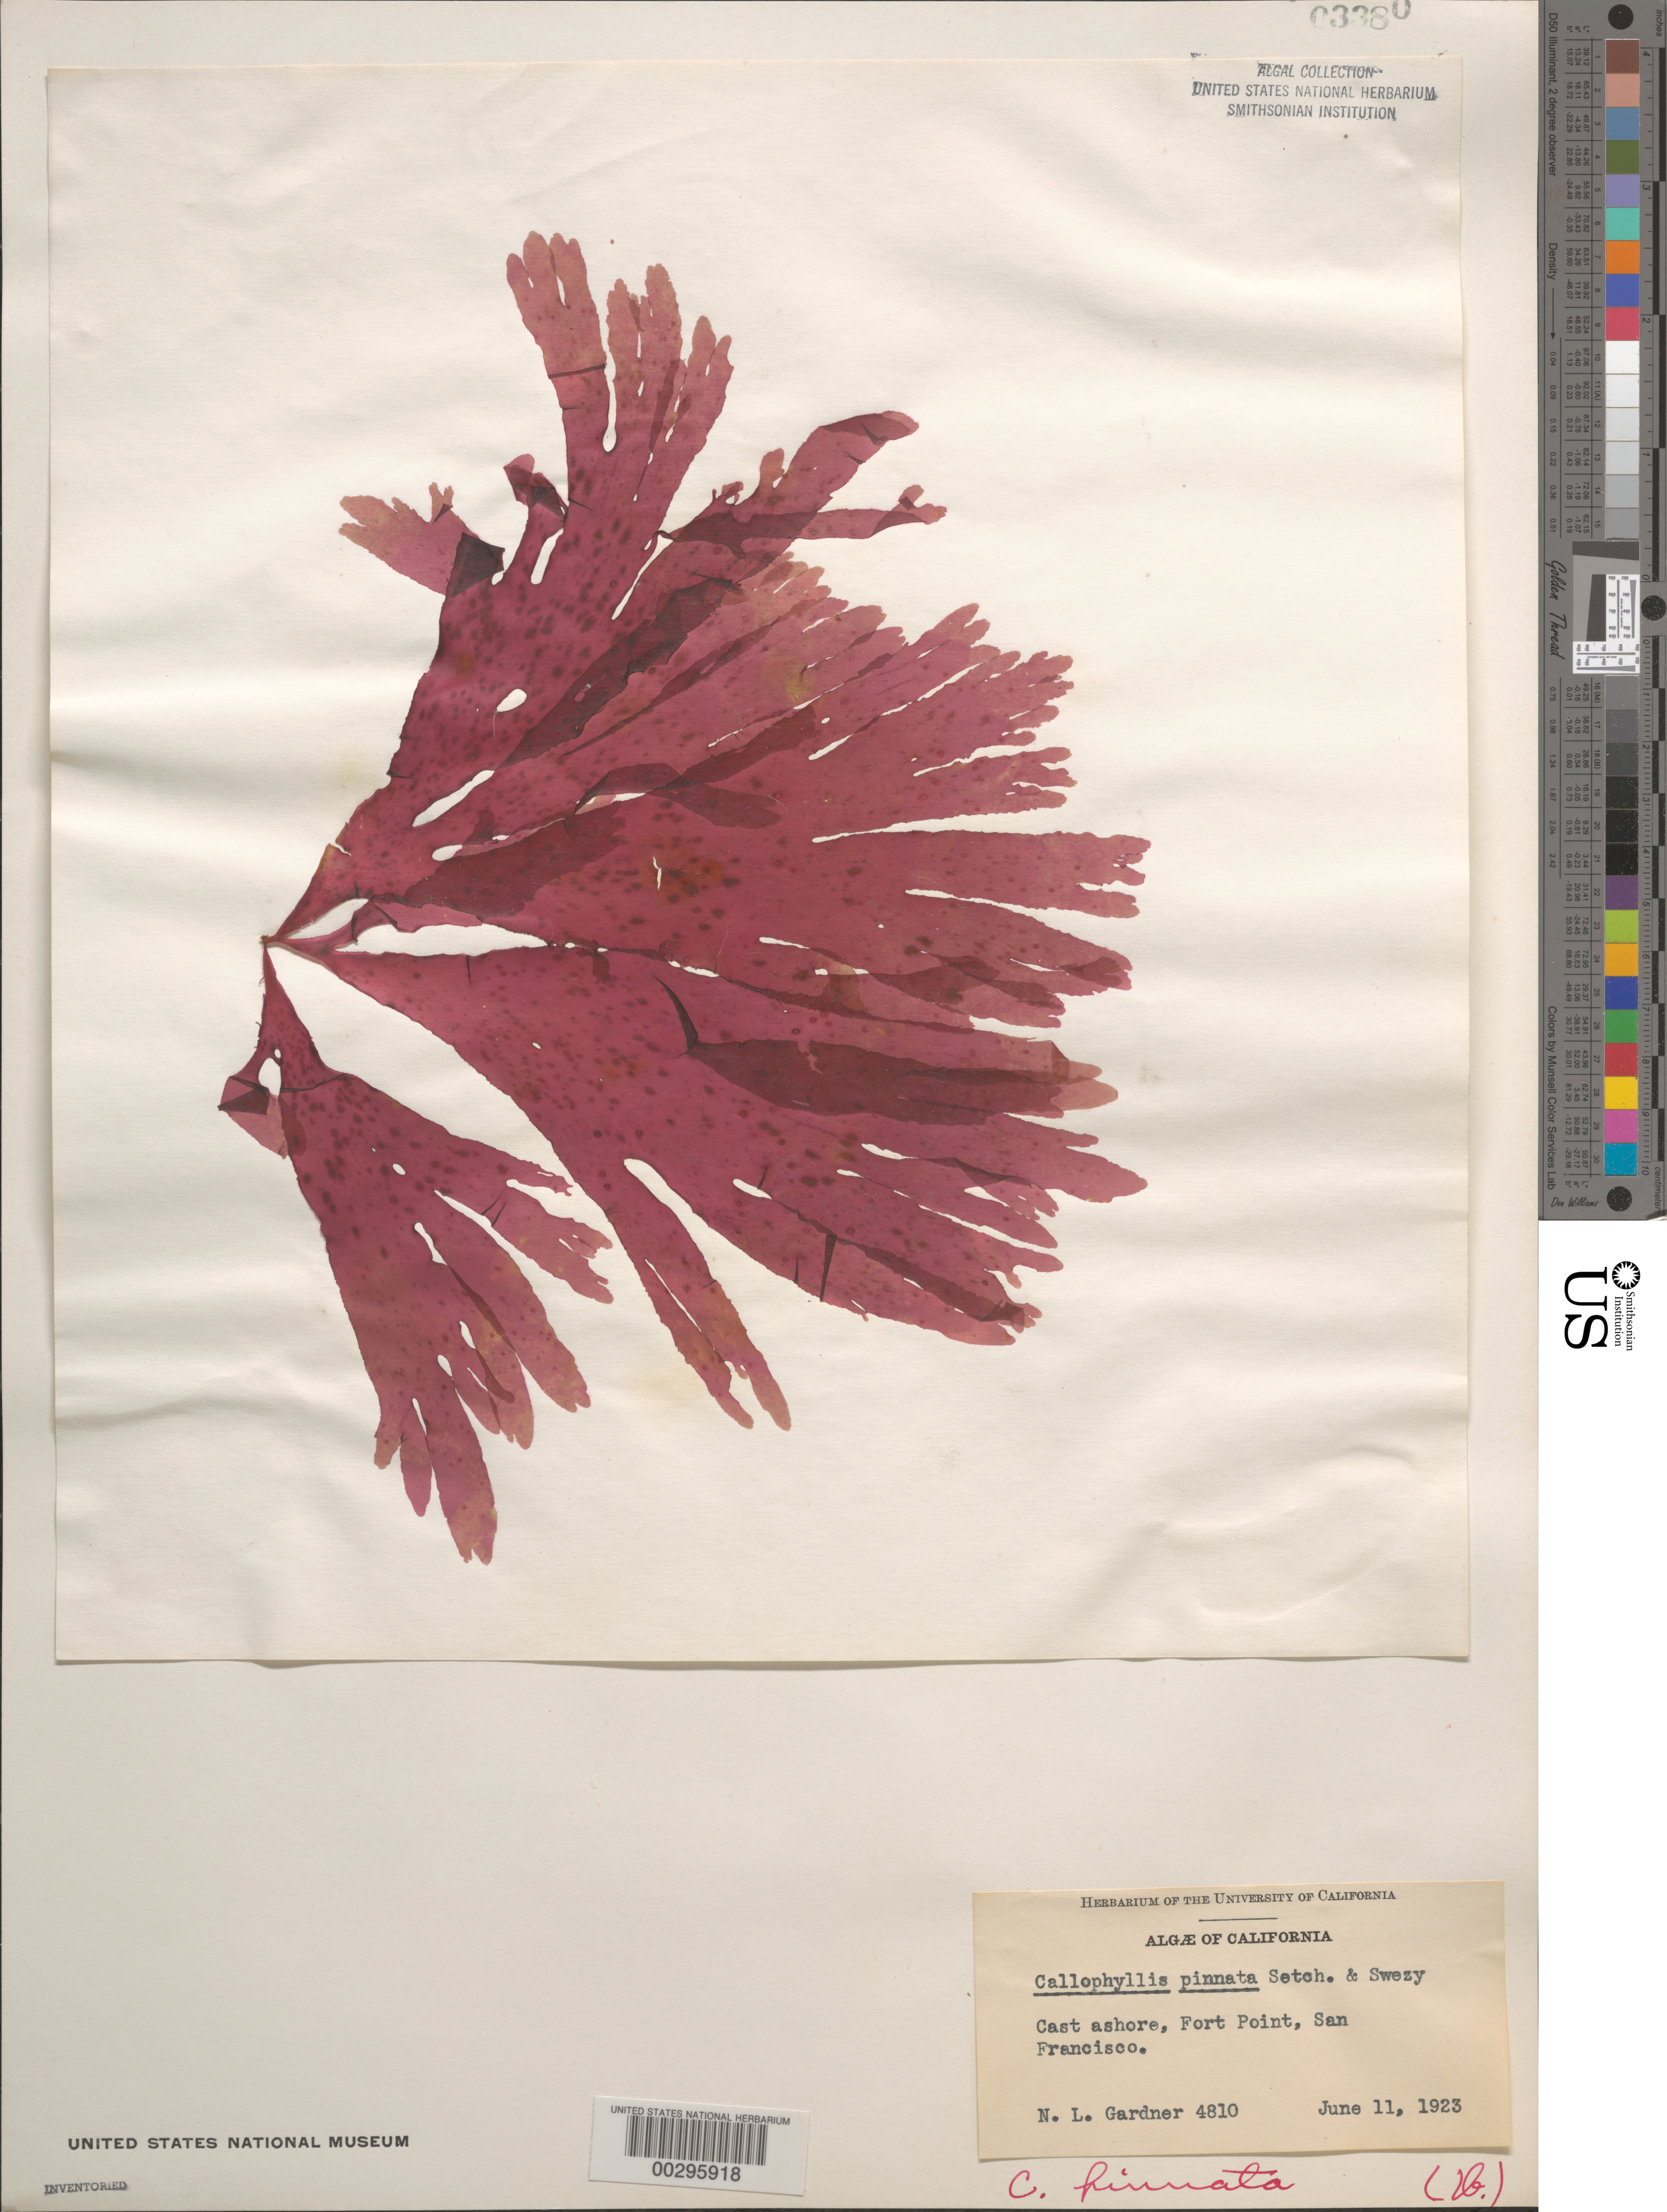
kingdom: Plantae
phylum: Rhodophyta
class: Florideophyceae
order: Gigartinales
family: Kallymeniaceae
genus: Callophyllis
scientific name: Callophyllis pinnata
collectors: N. Gardner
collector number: NLG 4810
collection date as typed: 11 Jun 1923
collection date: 1923-06-11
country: United States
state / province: California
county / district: San Francisco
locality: San Francisco, Fort Point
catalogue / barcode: US 3380